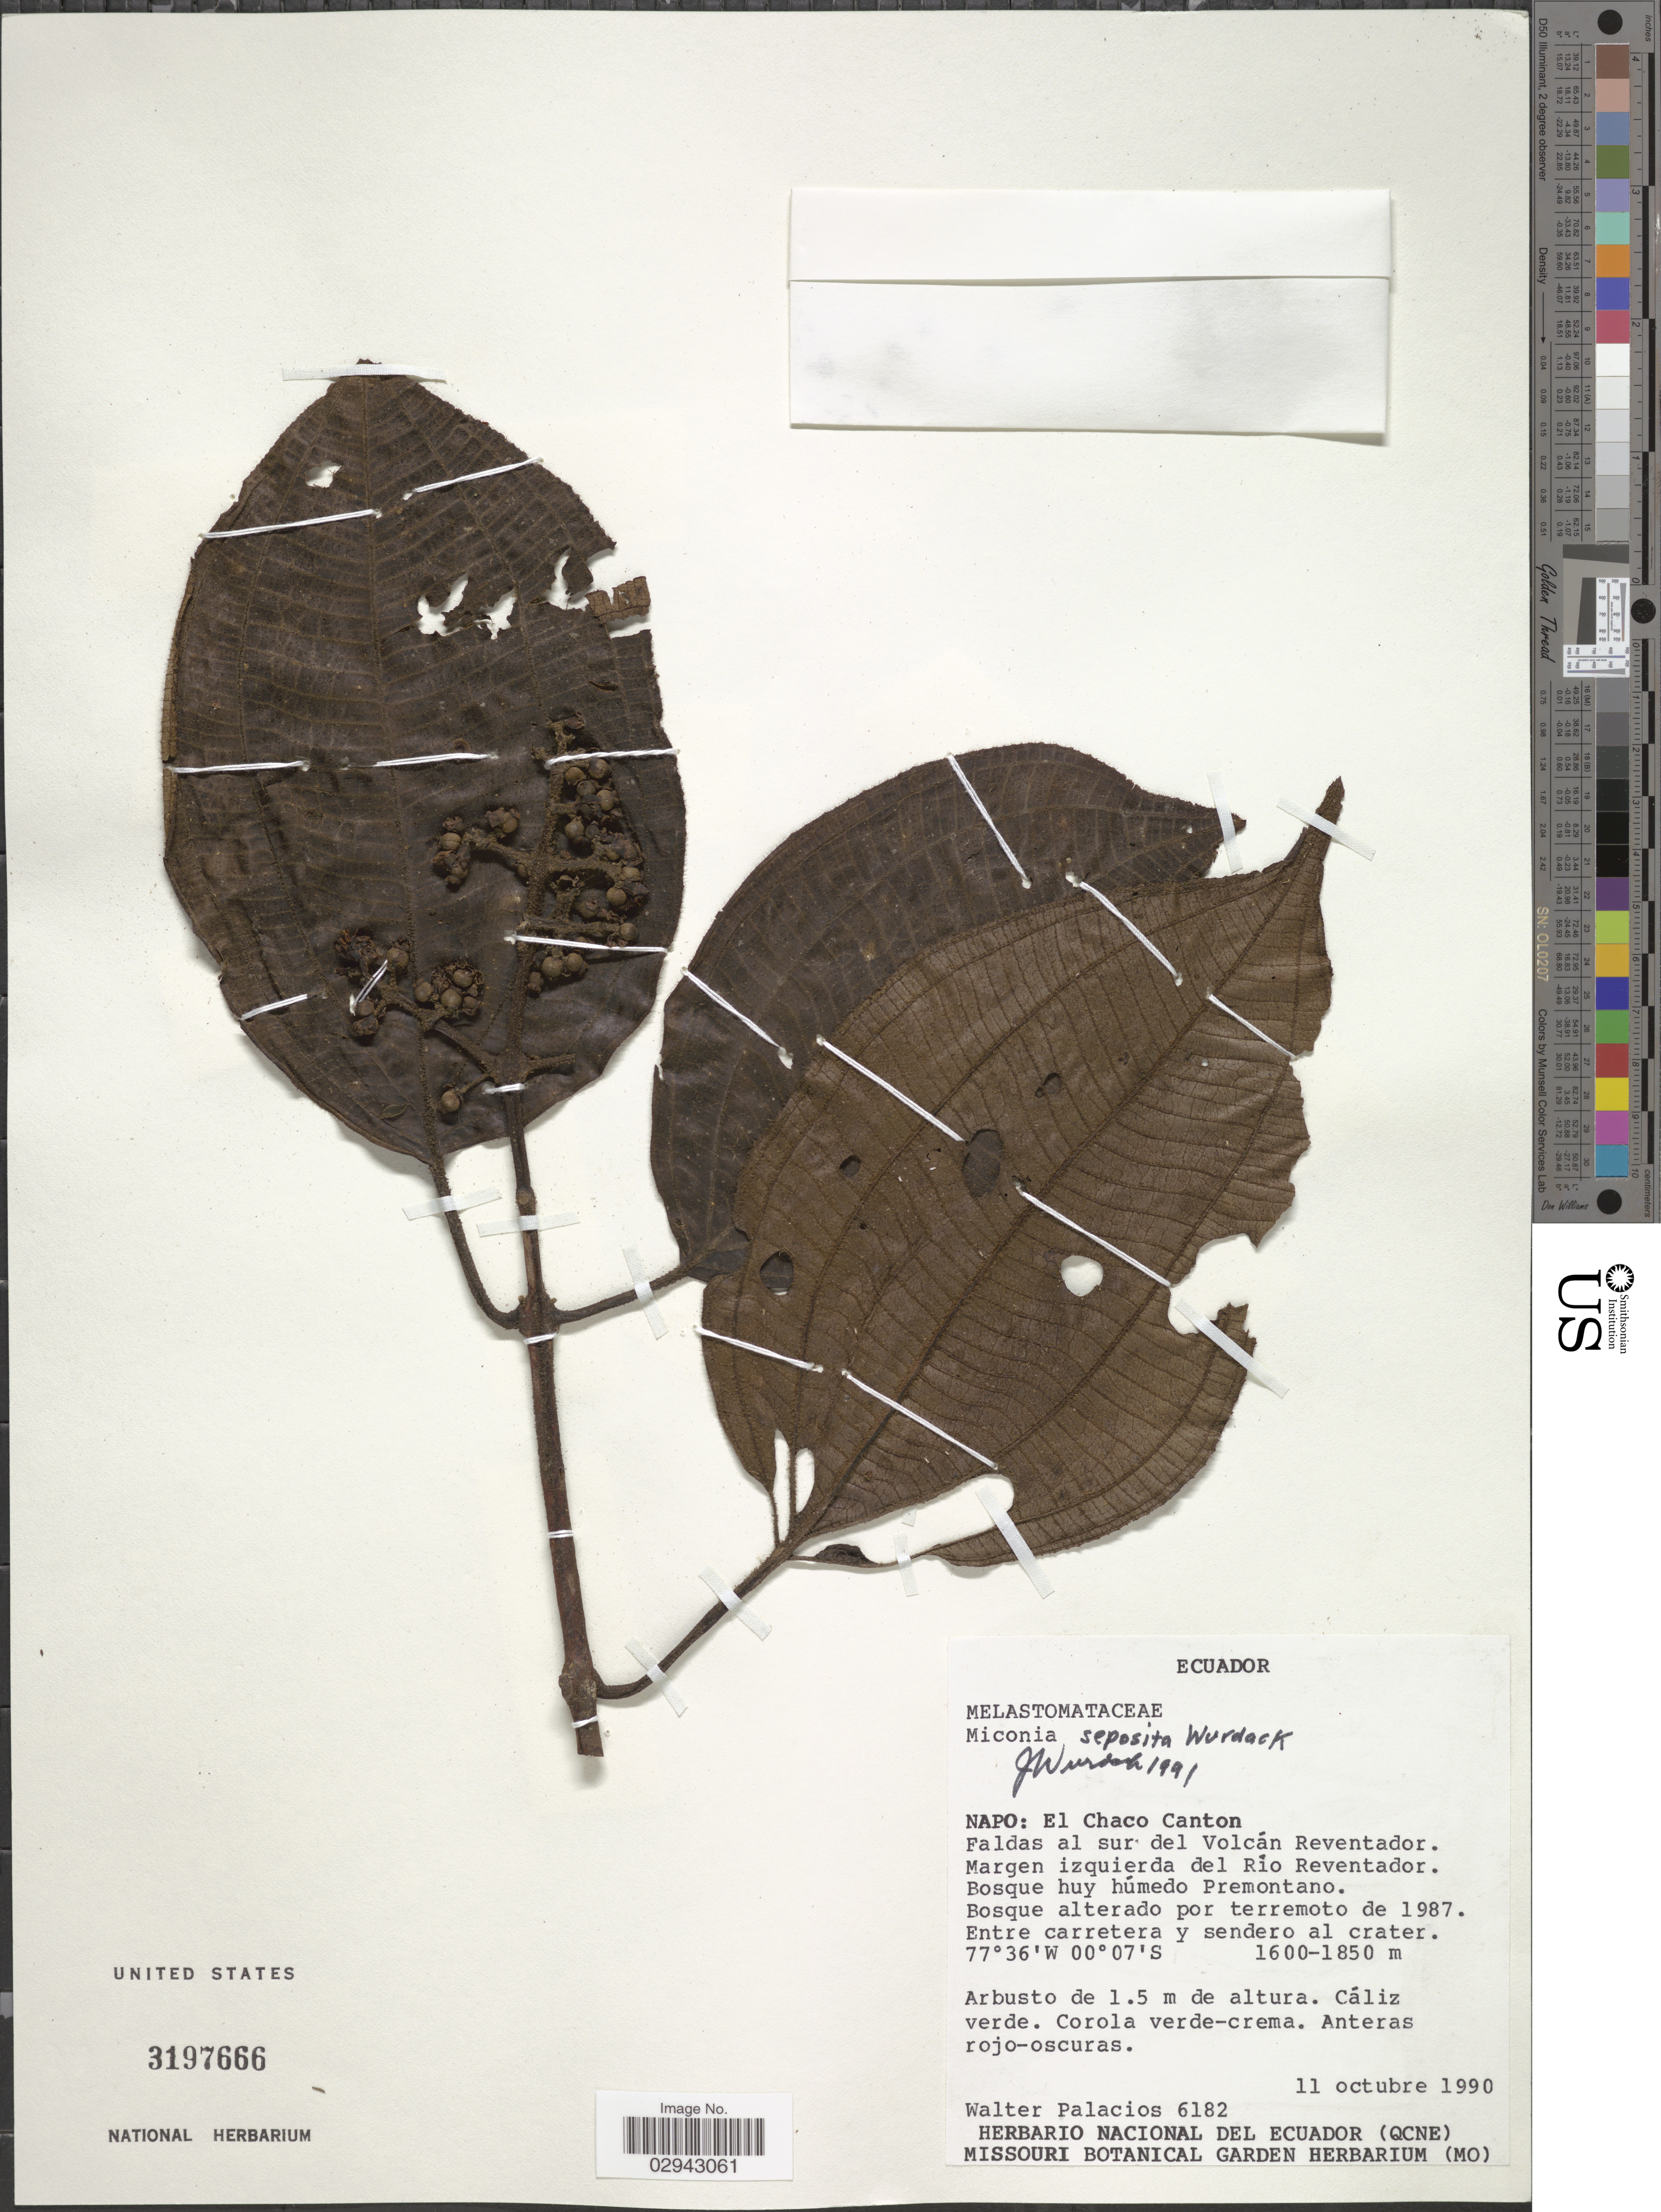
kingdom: Plantae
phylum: Tracheophyta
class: Magnoliopsida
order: Myrtales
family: Melastomataceae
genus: Miconia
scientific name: Miconia seposita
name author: Wurdack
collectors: W. Palacios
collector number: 6182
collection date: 1990-10-11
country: Ecuador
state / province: Napo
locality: El Chaco Canton. Faldas al sur del Volcán Reventador. Margen izquierda del Río Reventador.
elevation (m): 1600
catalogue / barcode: US 3197666